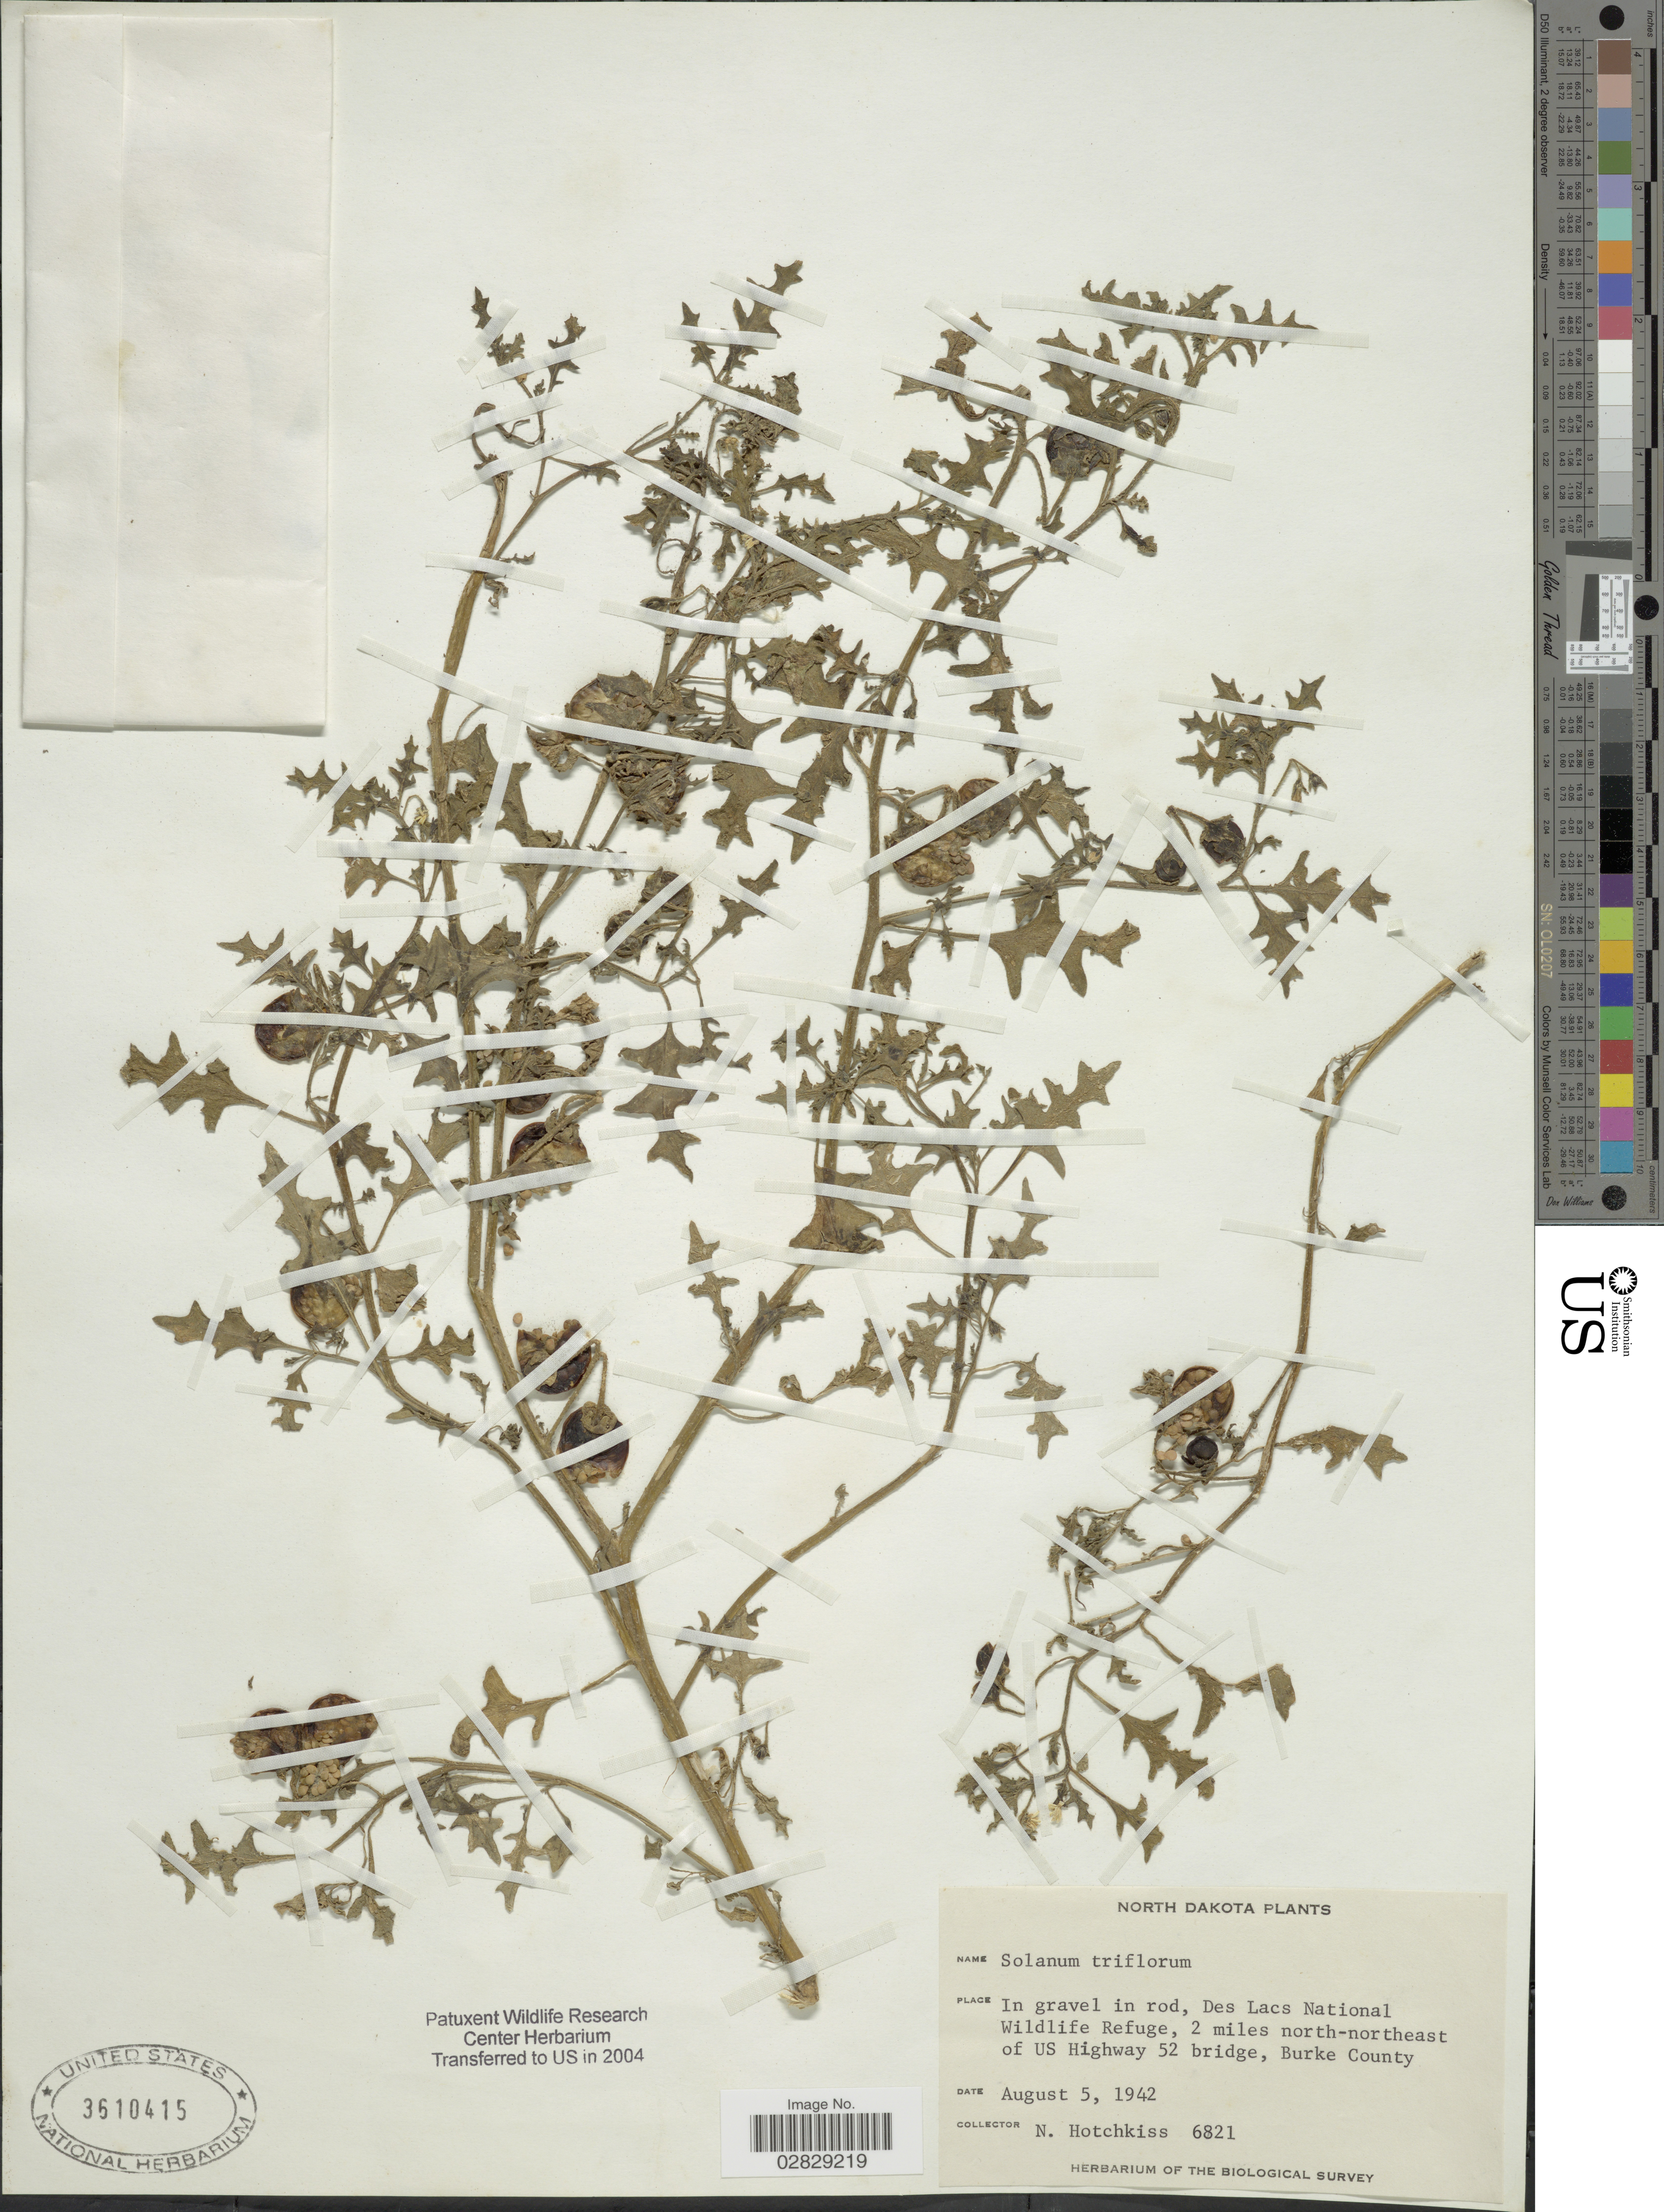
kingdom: Plantae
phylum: Tracheophyta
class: Magnoliopsida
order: Solanales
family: Solanaceae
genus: Solanum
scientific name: Solanum triflorum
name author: Nutt.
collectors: N. Hotchkiss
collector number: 6821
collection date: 1942-08-05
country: United States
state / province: North Dakota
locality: In gravel in rod, Des Lacs National Wildlife Refuge, 2 miles north-northeast of US Highway 52 bridge. Burke County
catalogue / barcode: US 3610415